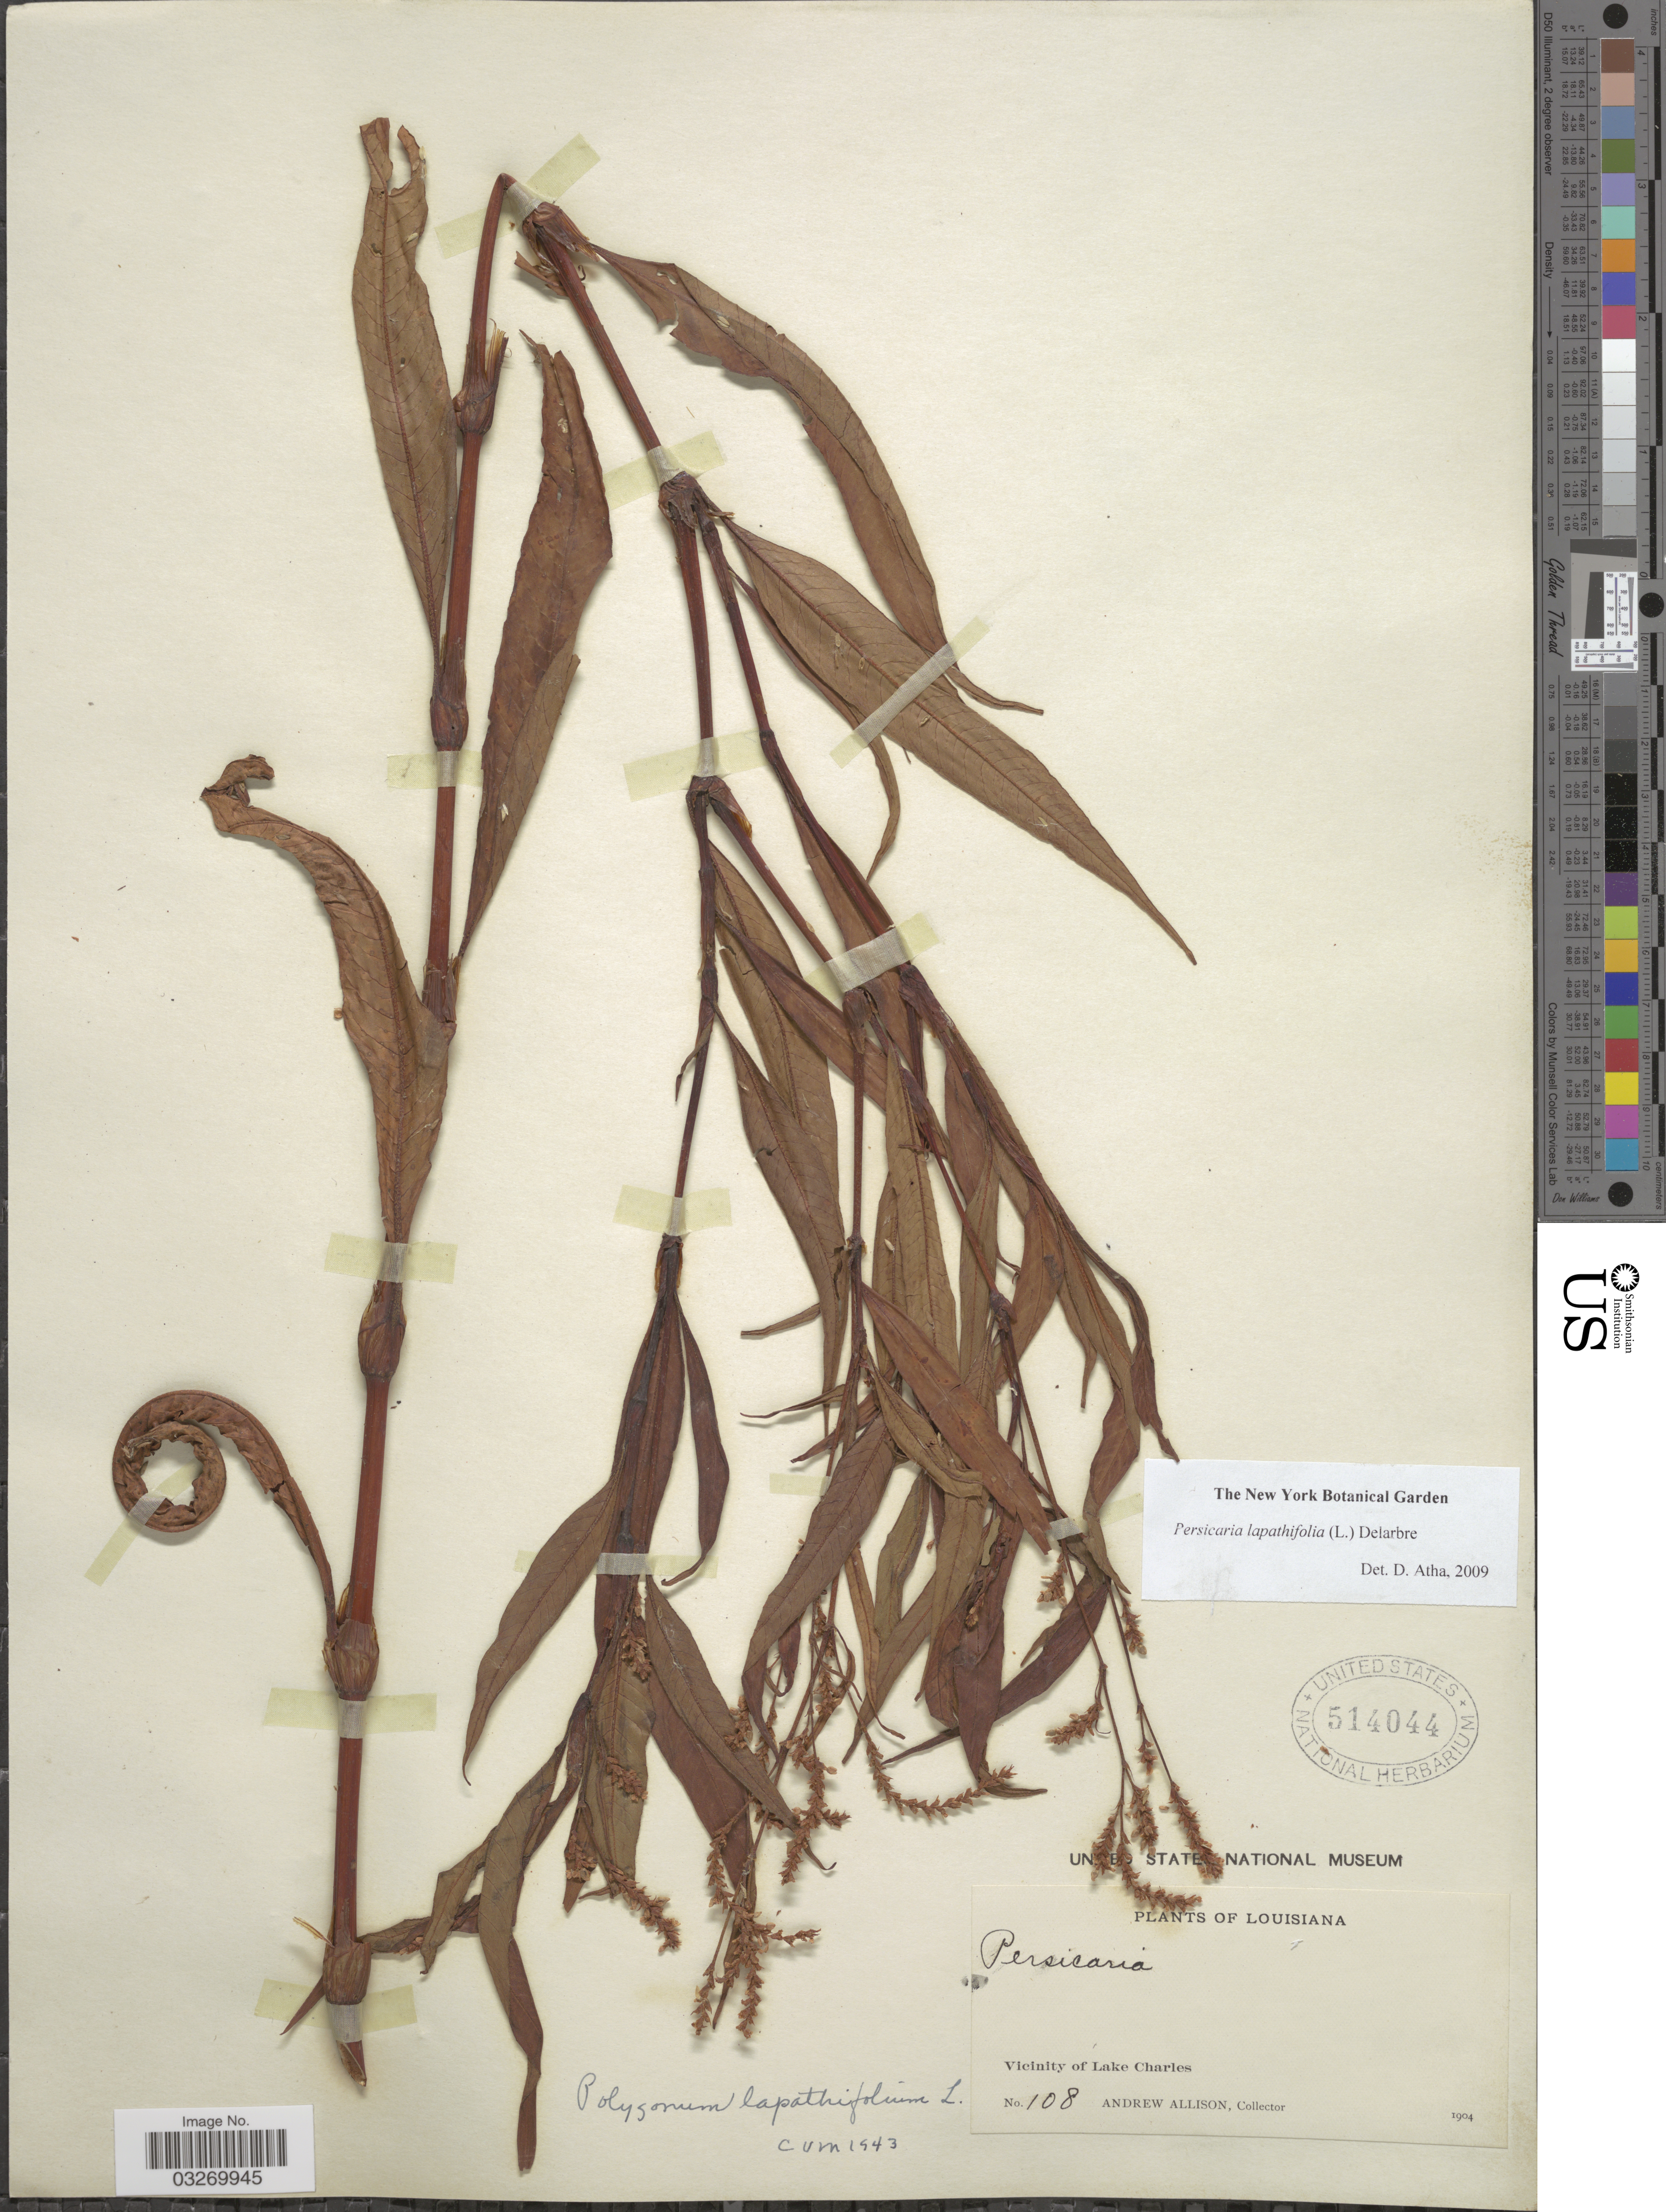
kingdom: Plantae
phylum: Tracheophyta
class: Magnoliopsida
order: Caryophyllales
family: Polygonaceae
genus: Polygonum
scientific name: Polygonum lapathifolium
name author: L.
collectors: A. Allison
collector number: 108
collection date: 1904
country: United States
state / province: Louisiana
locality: Vicinity of Lake Charles.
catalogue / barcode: US 514044